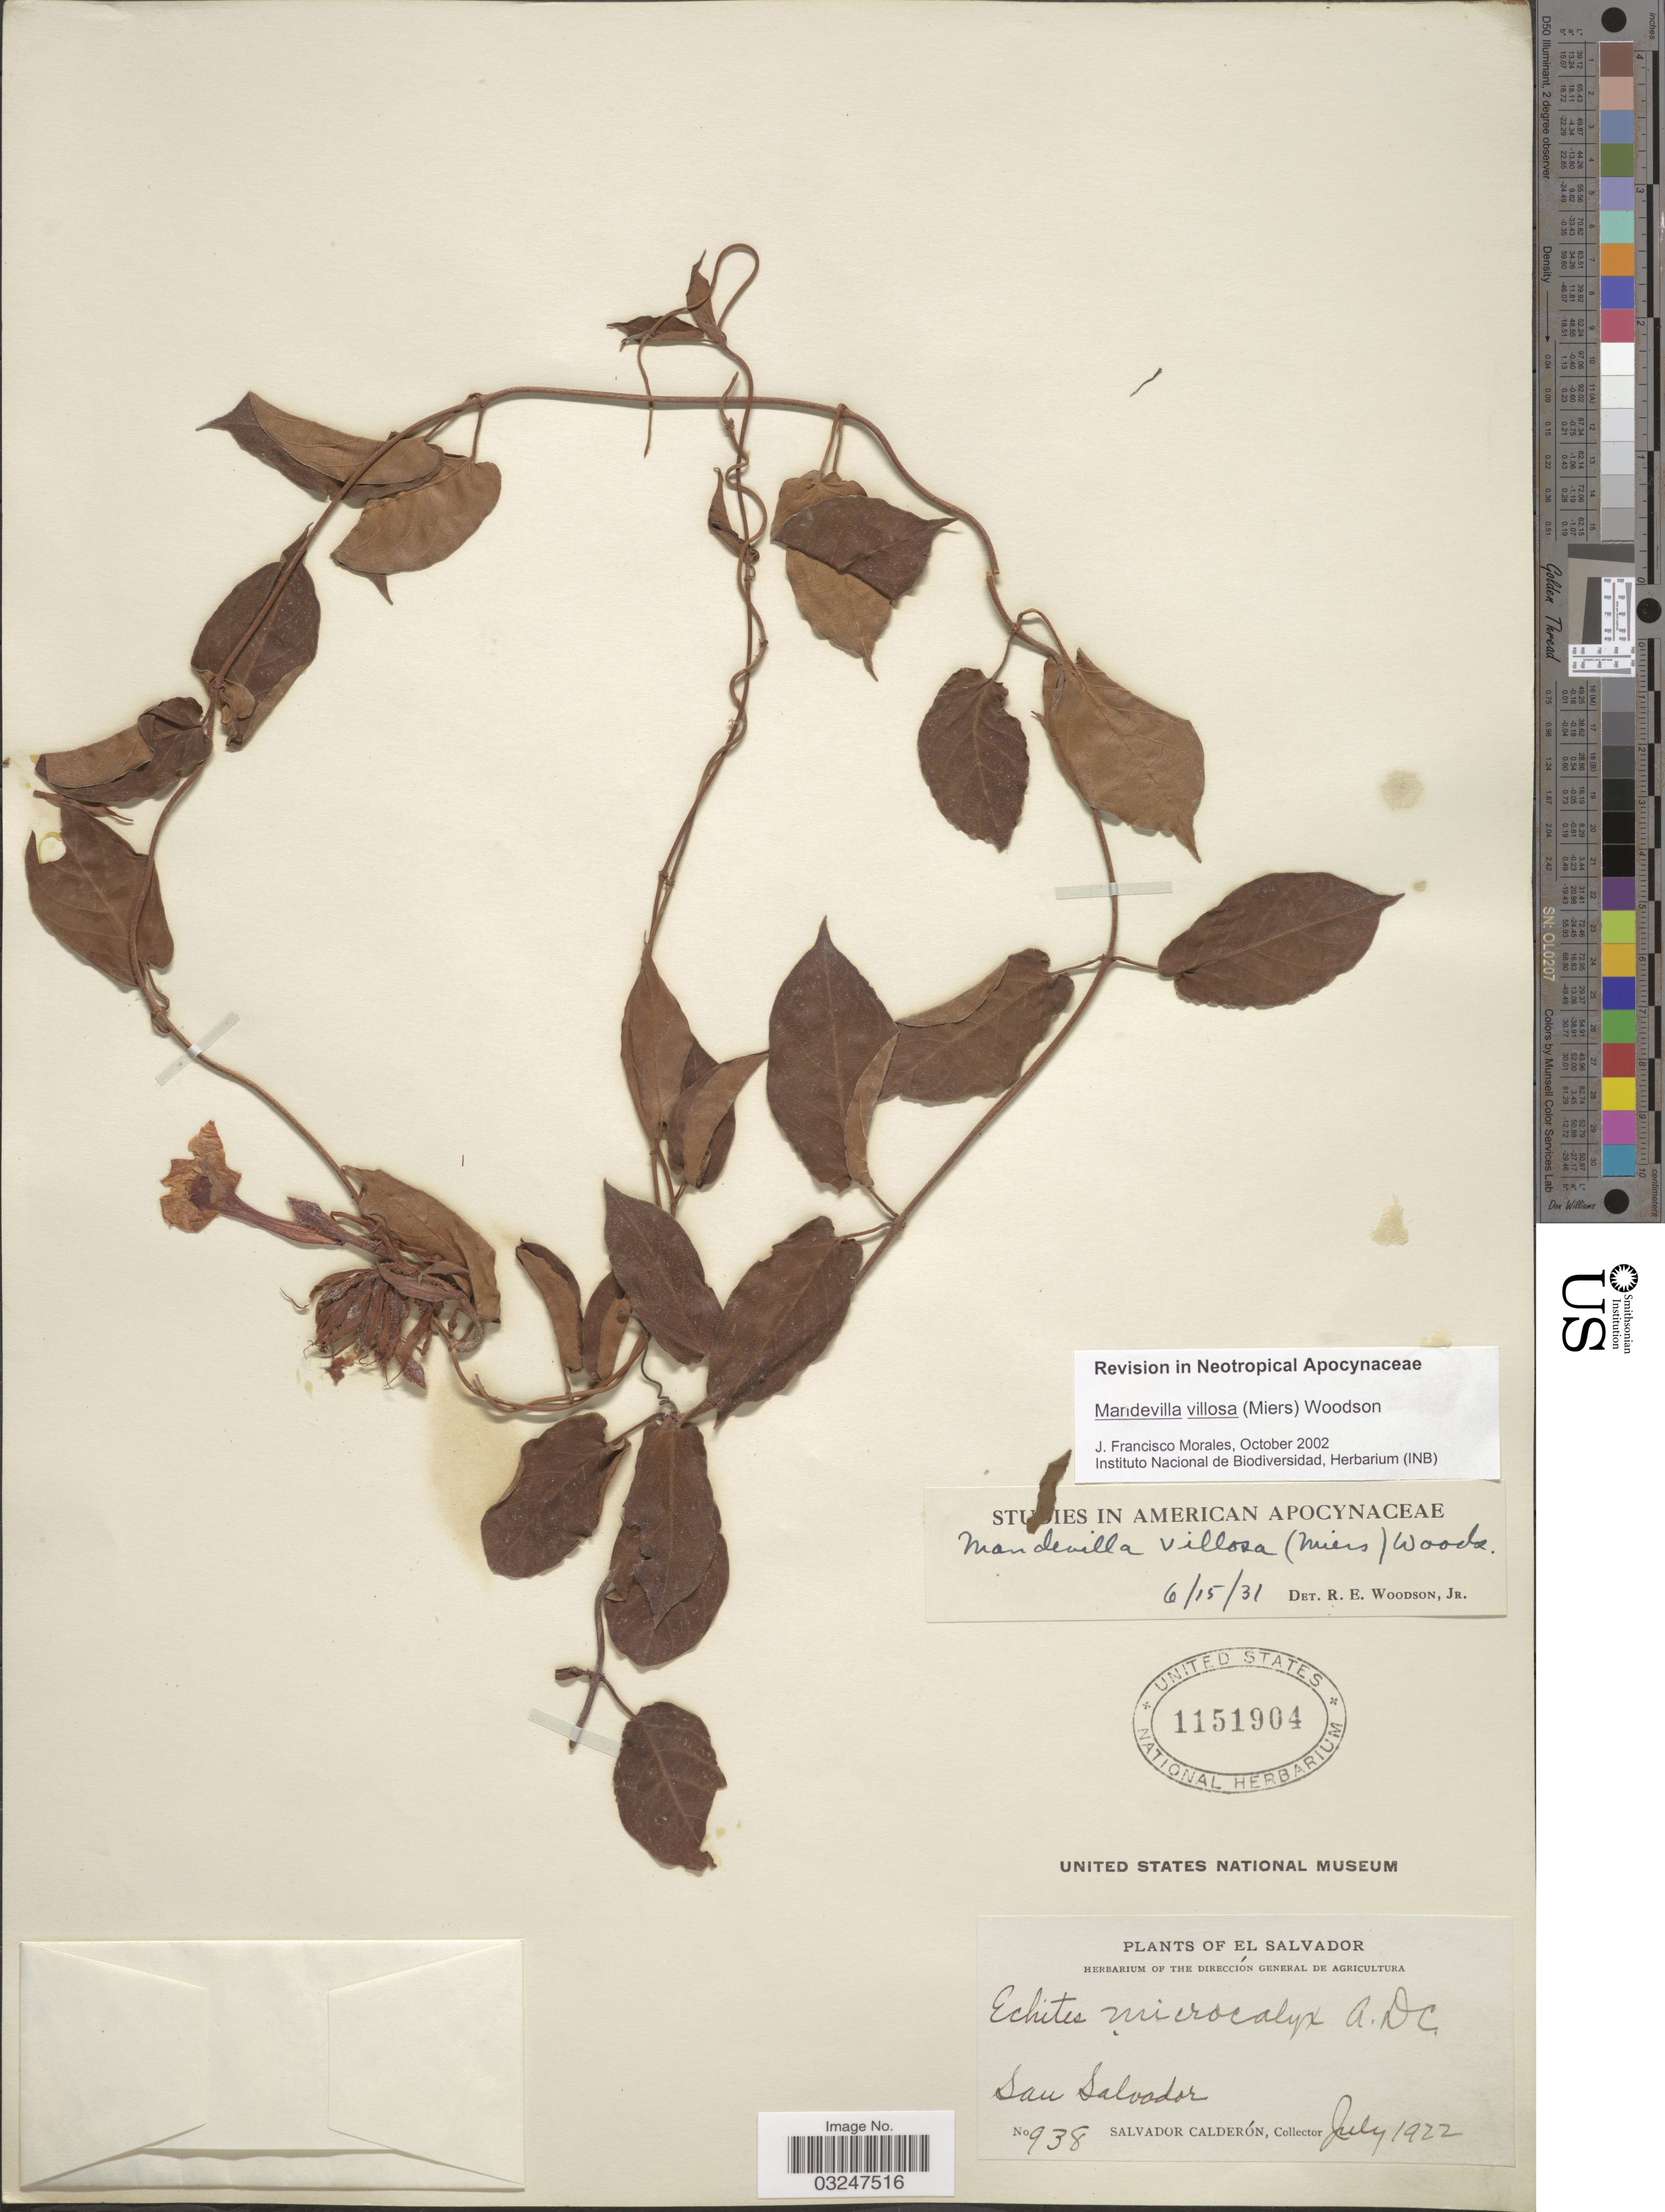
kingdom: Plantae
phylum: Tracheophyta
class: Magnoliopsida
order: Gentianales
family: Apocynaceae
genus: Mandevilla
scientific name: Mandevilla villosa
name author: (Miers) Woodson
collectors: S. Calderón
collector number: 938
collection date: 1922-07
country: El Salvador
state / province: San Salvador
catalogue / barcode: US 1151904